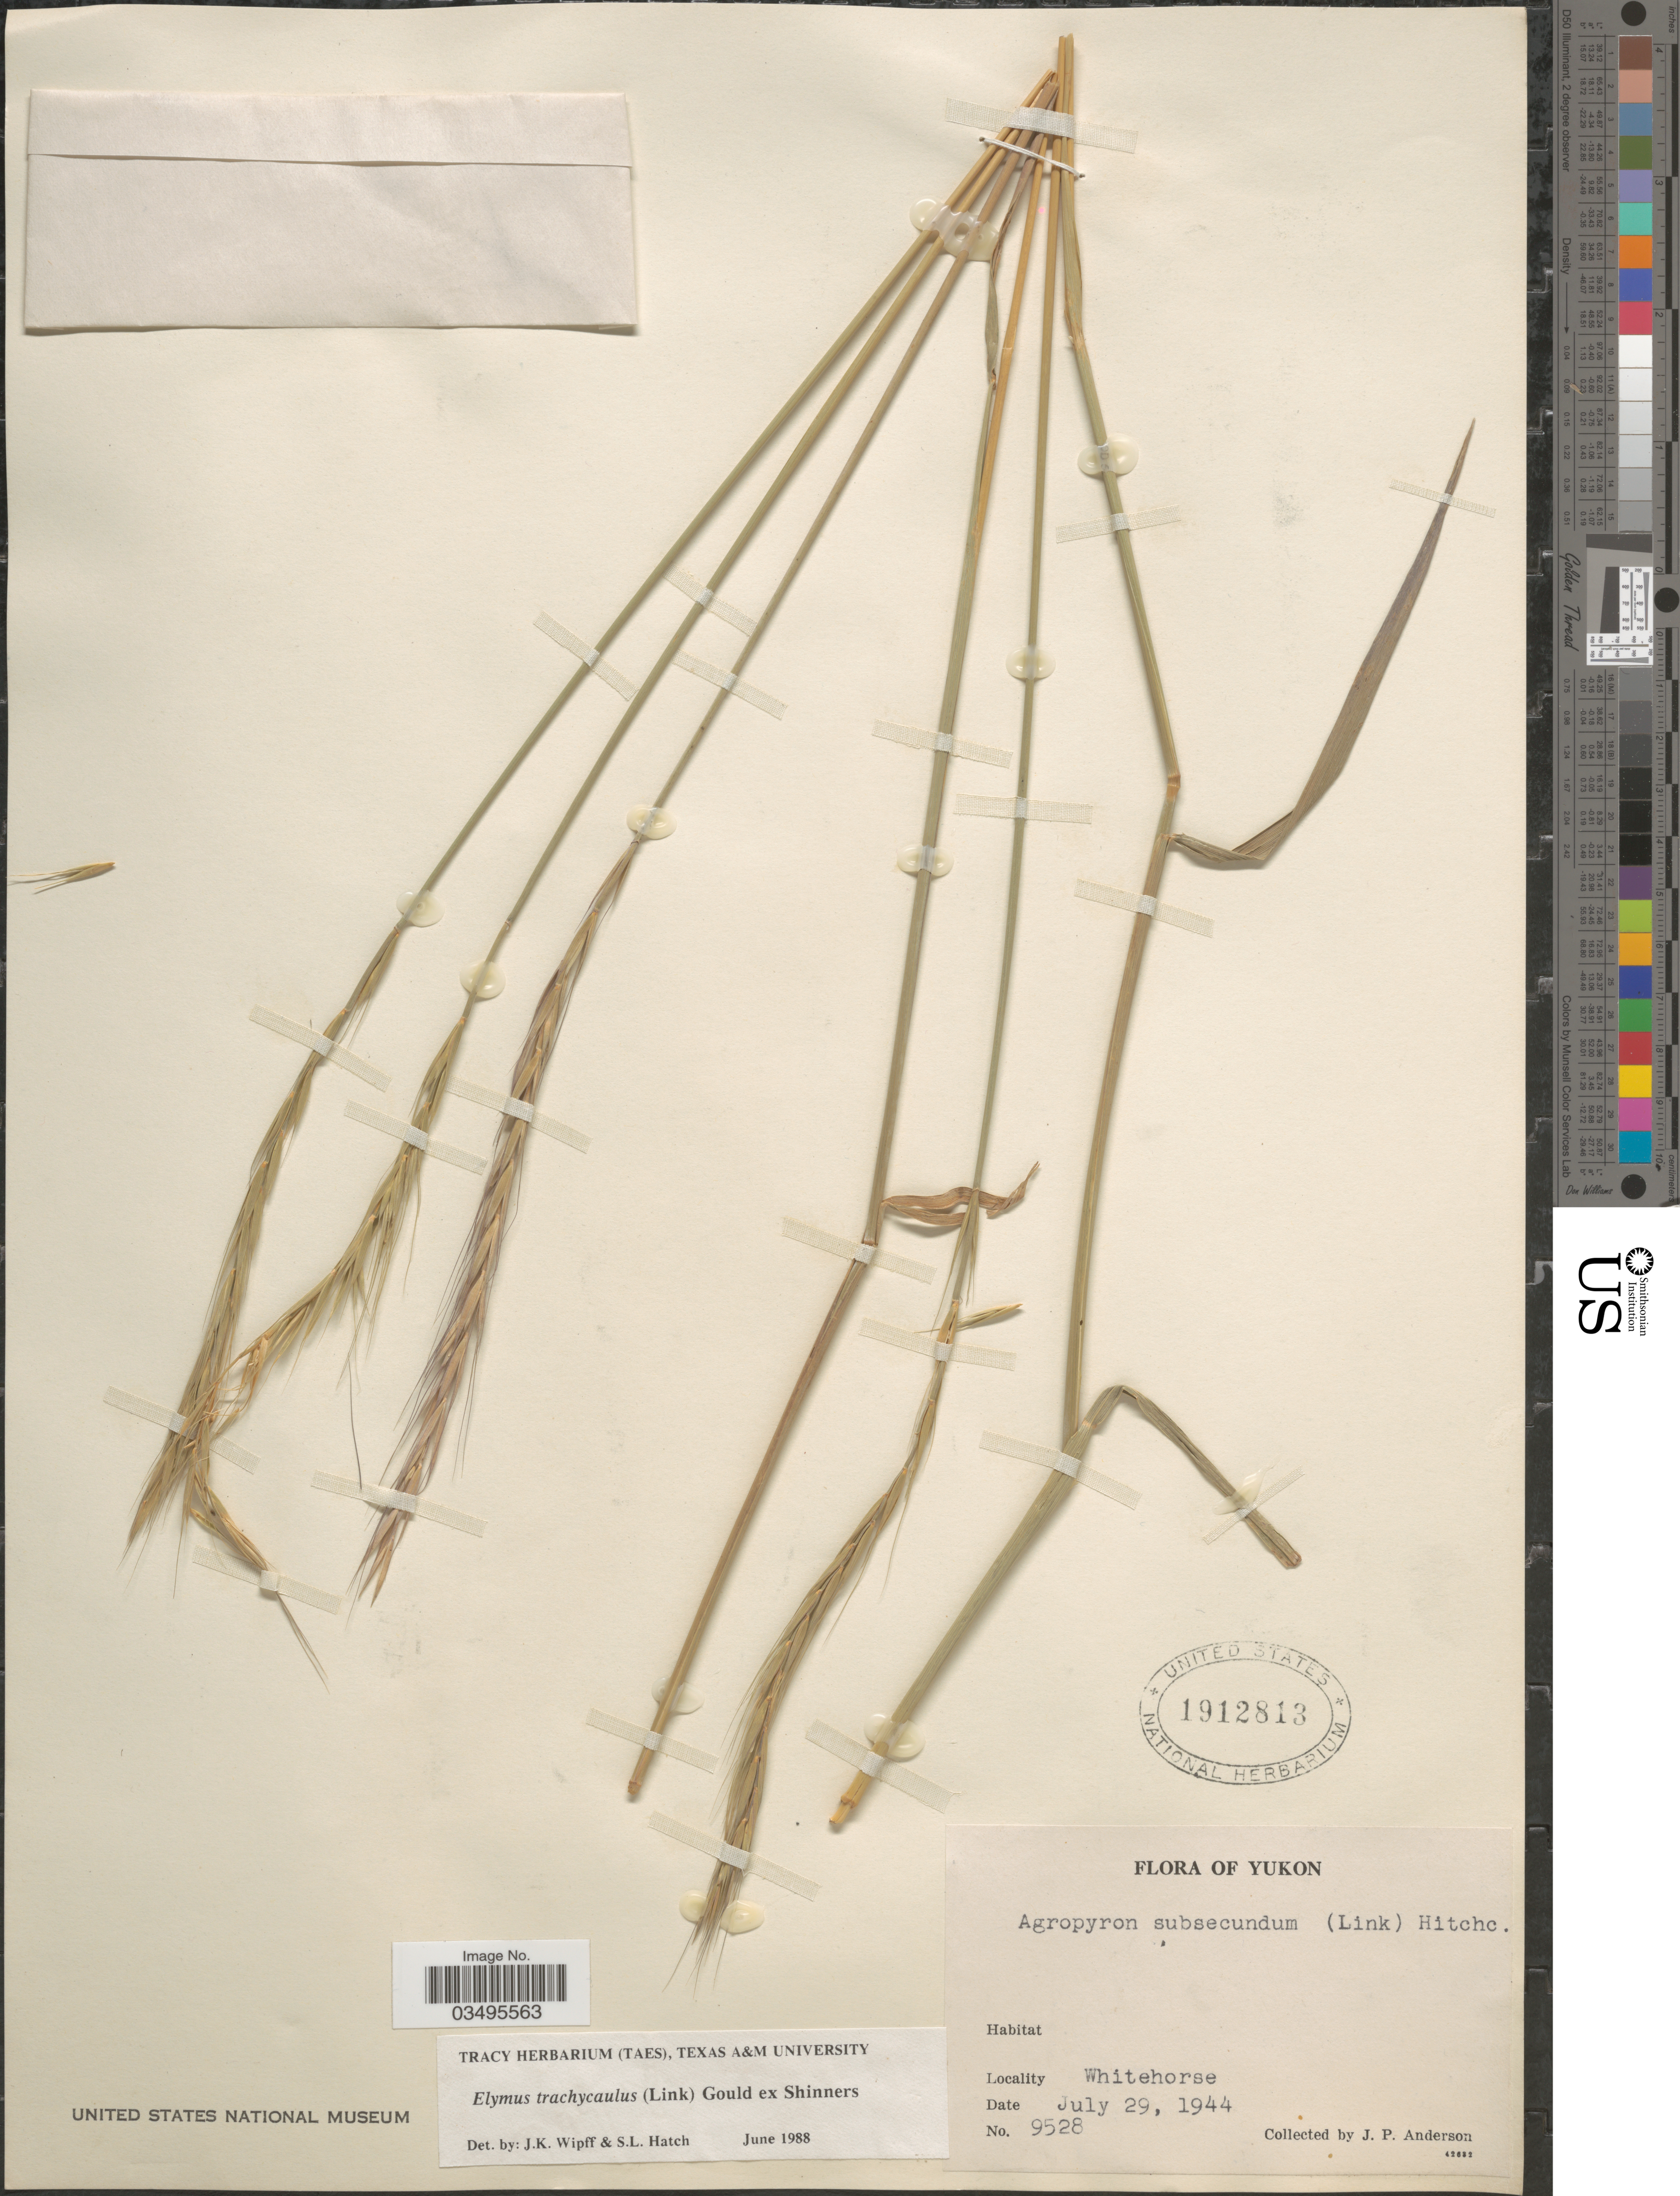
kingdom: Plantae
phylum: Tracheophyta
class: Liliopsida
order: Poales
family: Poaceae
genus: Elymus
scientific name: Elymus trachycaulus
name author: (Link) Gould ex Shinners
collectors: J. P. Anderson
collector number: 9528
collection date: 1944-07-29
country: Canada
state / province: Yukon Territory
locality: Yukon. Whitehorse.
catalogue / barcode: US 1912813